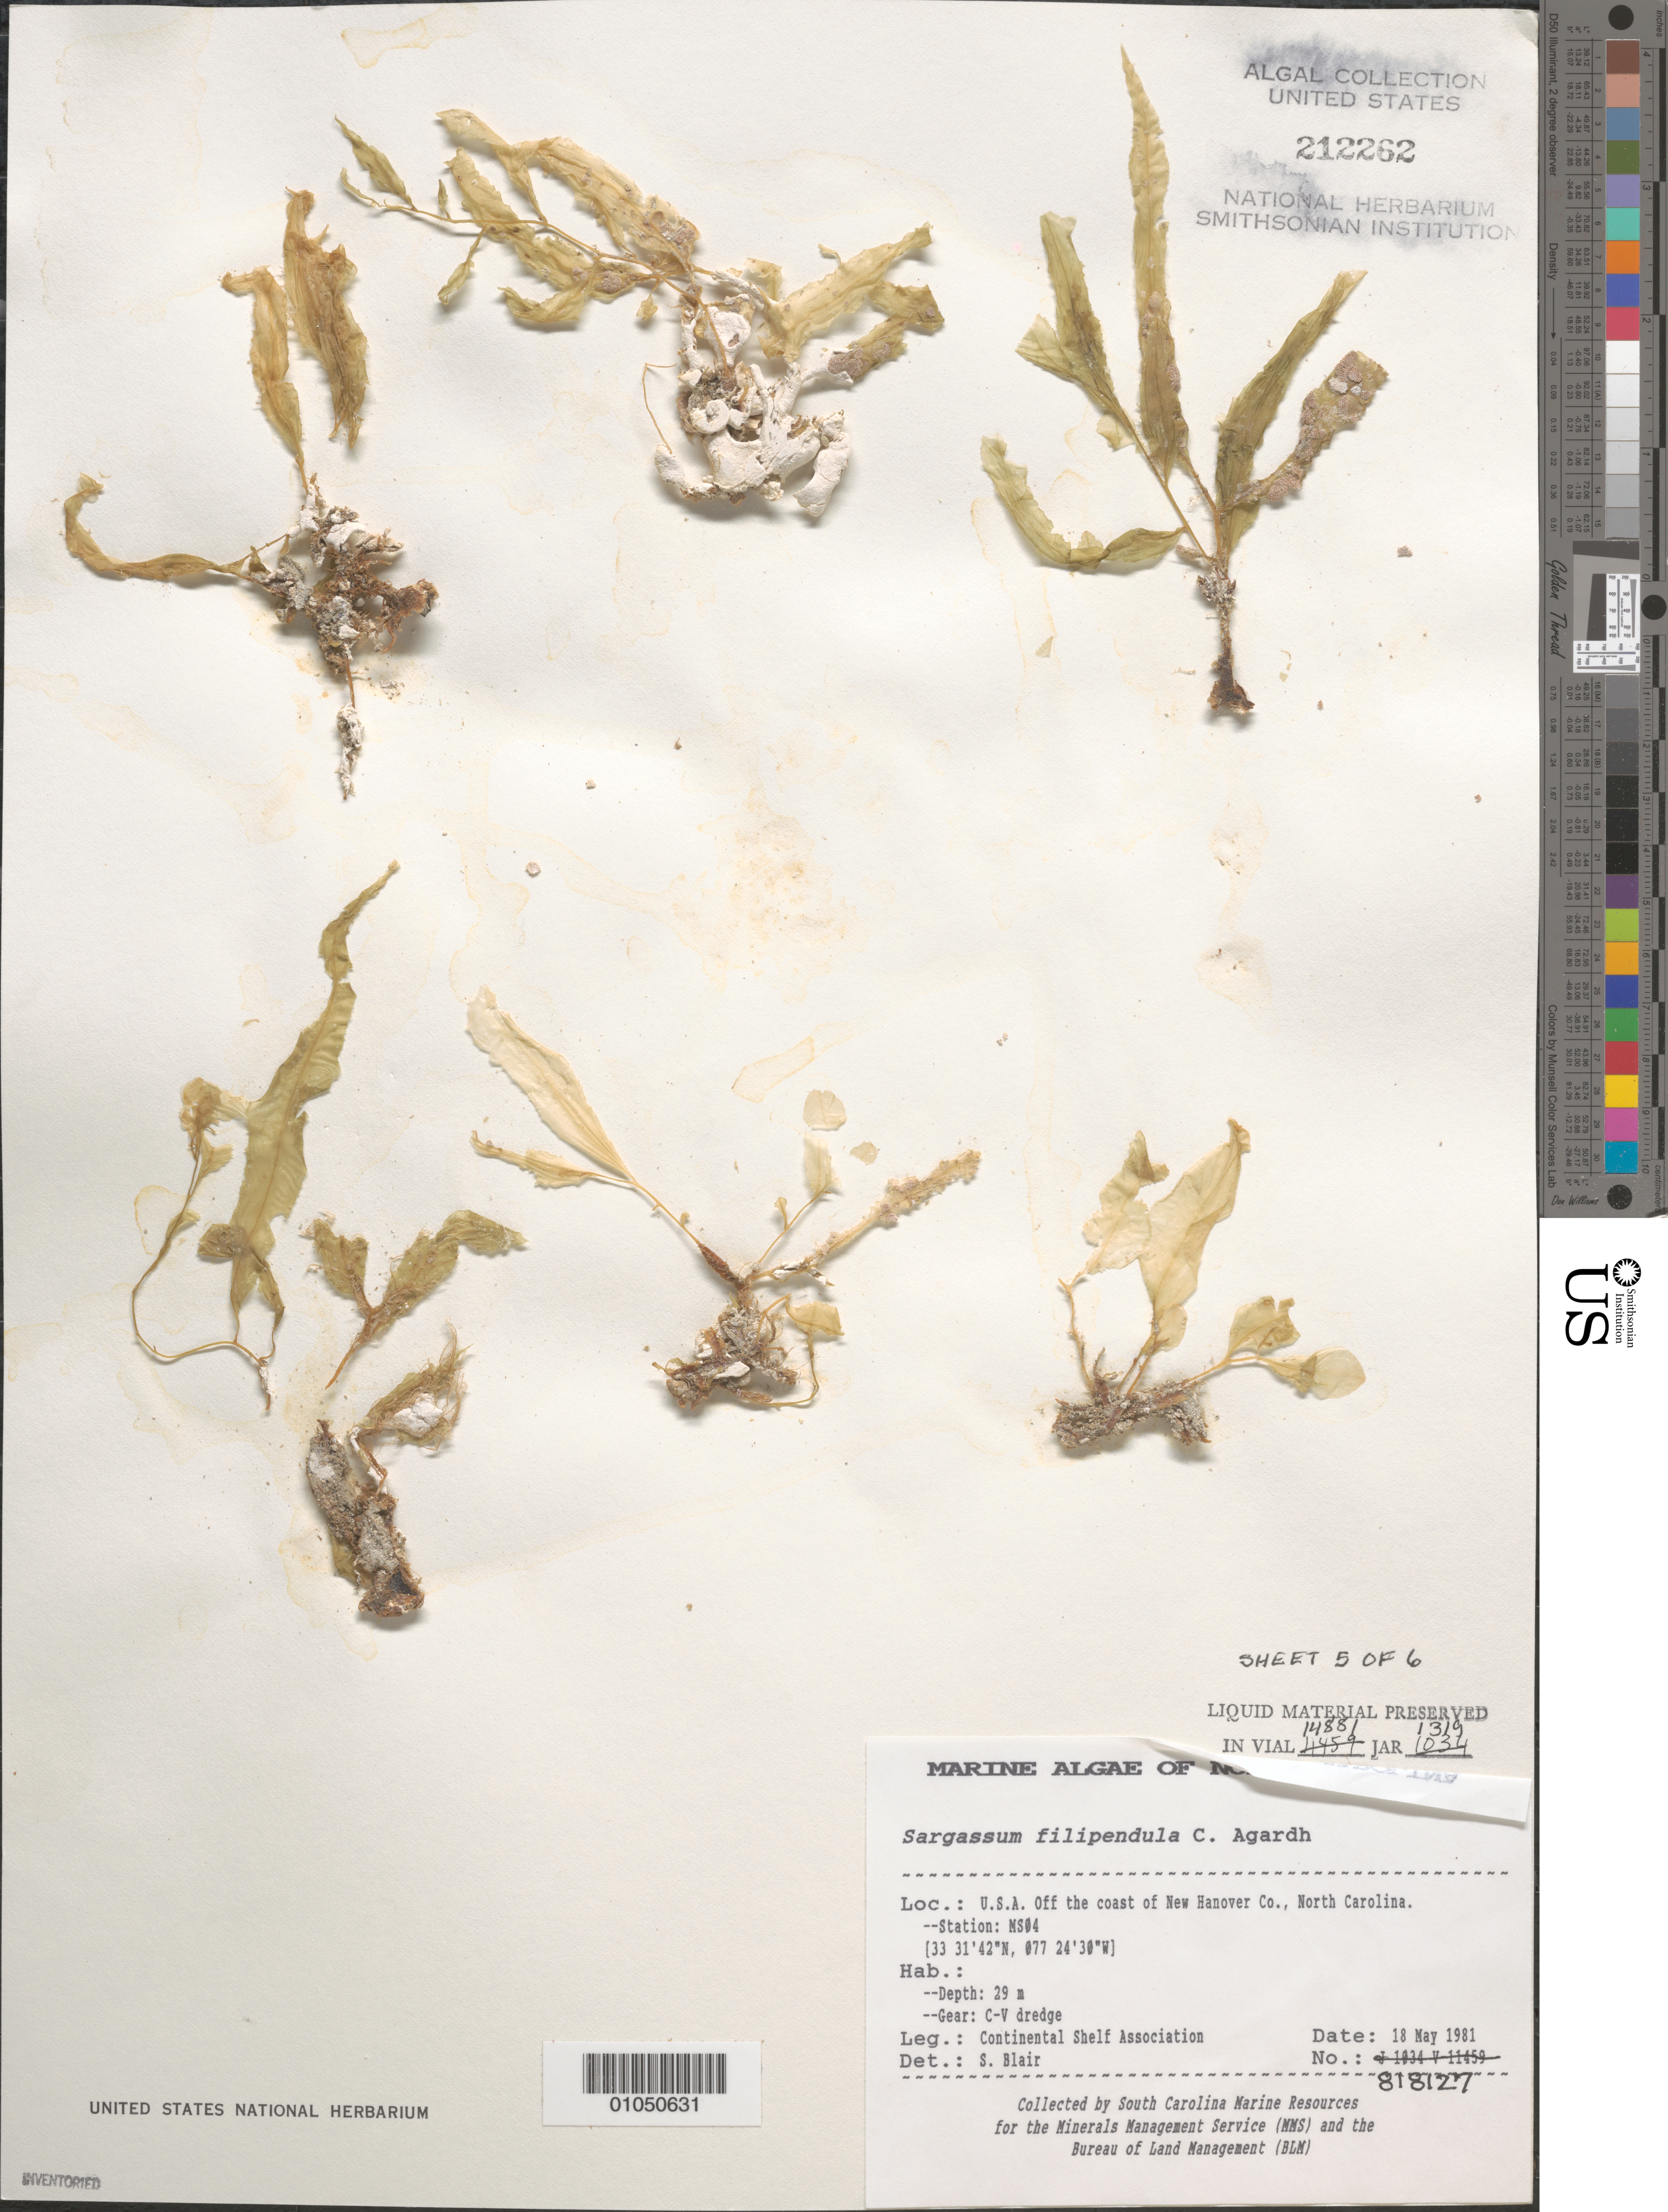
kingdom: Chromista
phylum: Ochrophyta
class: Phaeophyceae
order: Fucales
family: Sargassaceae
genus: Sargassum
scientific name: Sargassum filipendula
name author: C. Agardh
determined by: Blair, S. M.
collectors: Continental Shelf Associates for the MMS/BLM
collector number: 818127 Station MS04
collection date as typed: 18 May 1981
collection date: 1981-05-18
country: United States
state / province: North Carolina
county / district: New Hanover County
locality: Off coast of New Hanover County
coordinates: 33 31'42"N, 077 24'30"W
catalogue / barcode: US 212262